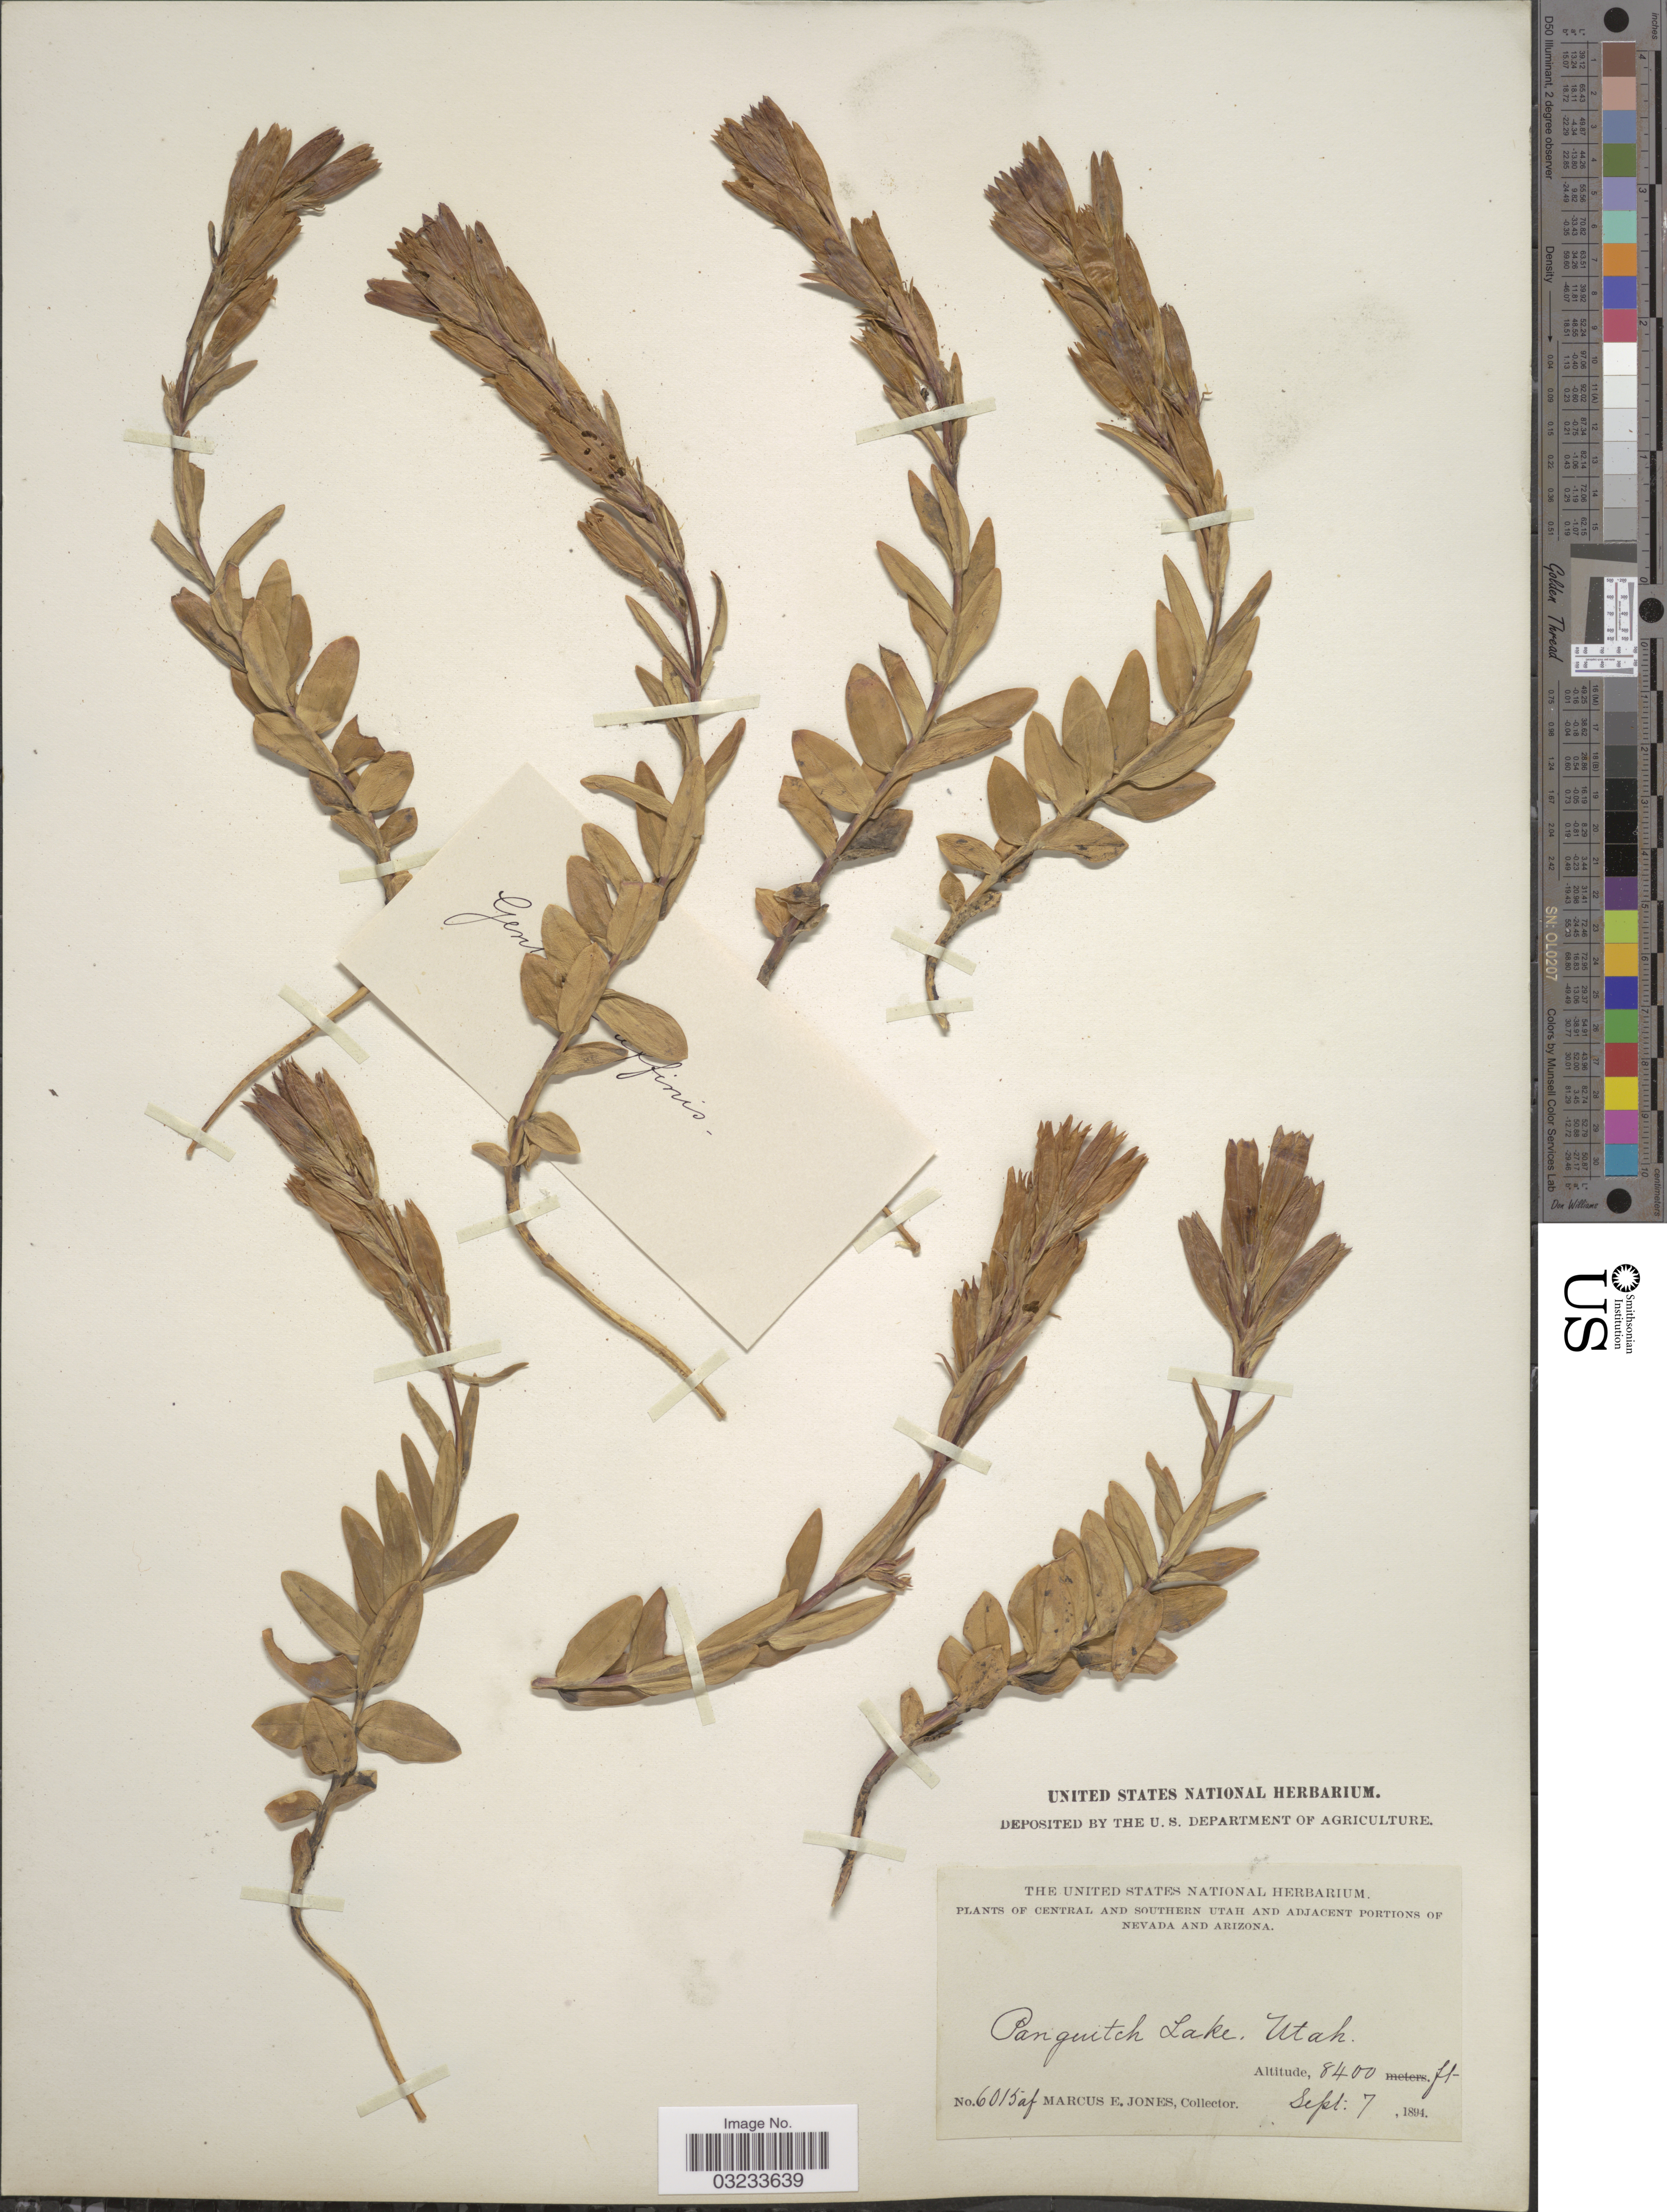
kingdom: Plantae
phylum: Tracheophyta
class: Magnoliopsida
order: Gentianales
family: Gentianaceae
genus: Gentiana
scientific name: Gentiana affinis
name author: Griseb.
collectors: M. E. Jones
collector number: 6015af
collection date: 1894-09-07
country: United States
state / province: Utah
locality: Central and Southern Utah. Panguitch Lake.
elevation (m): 2560